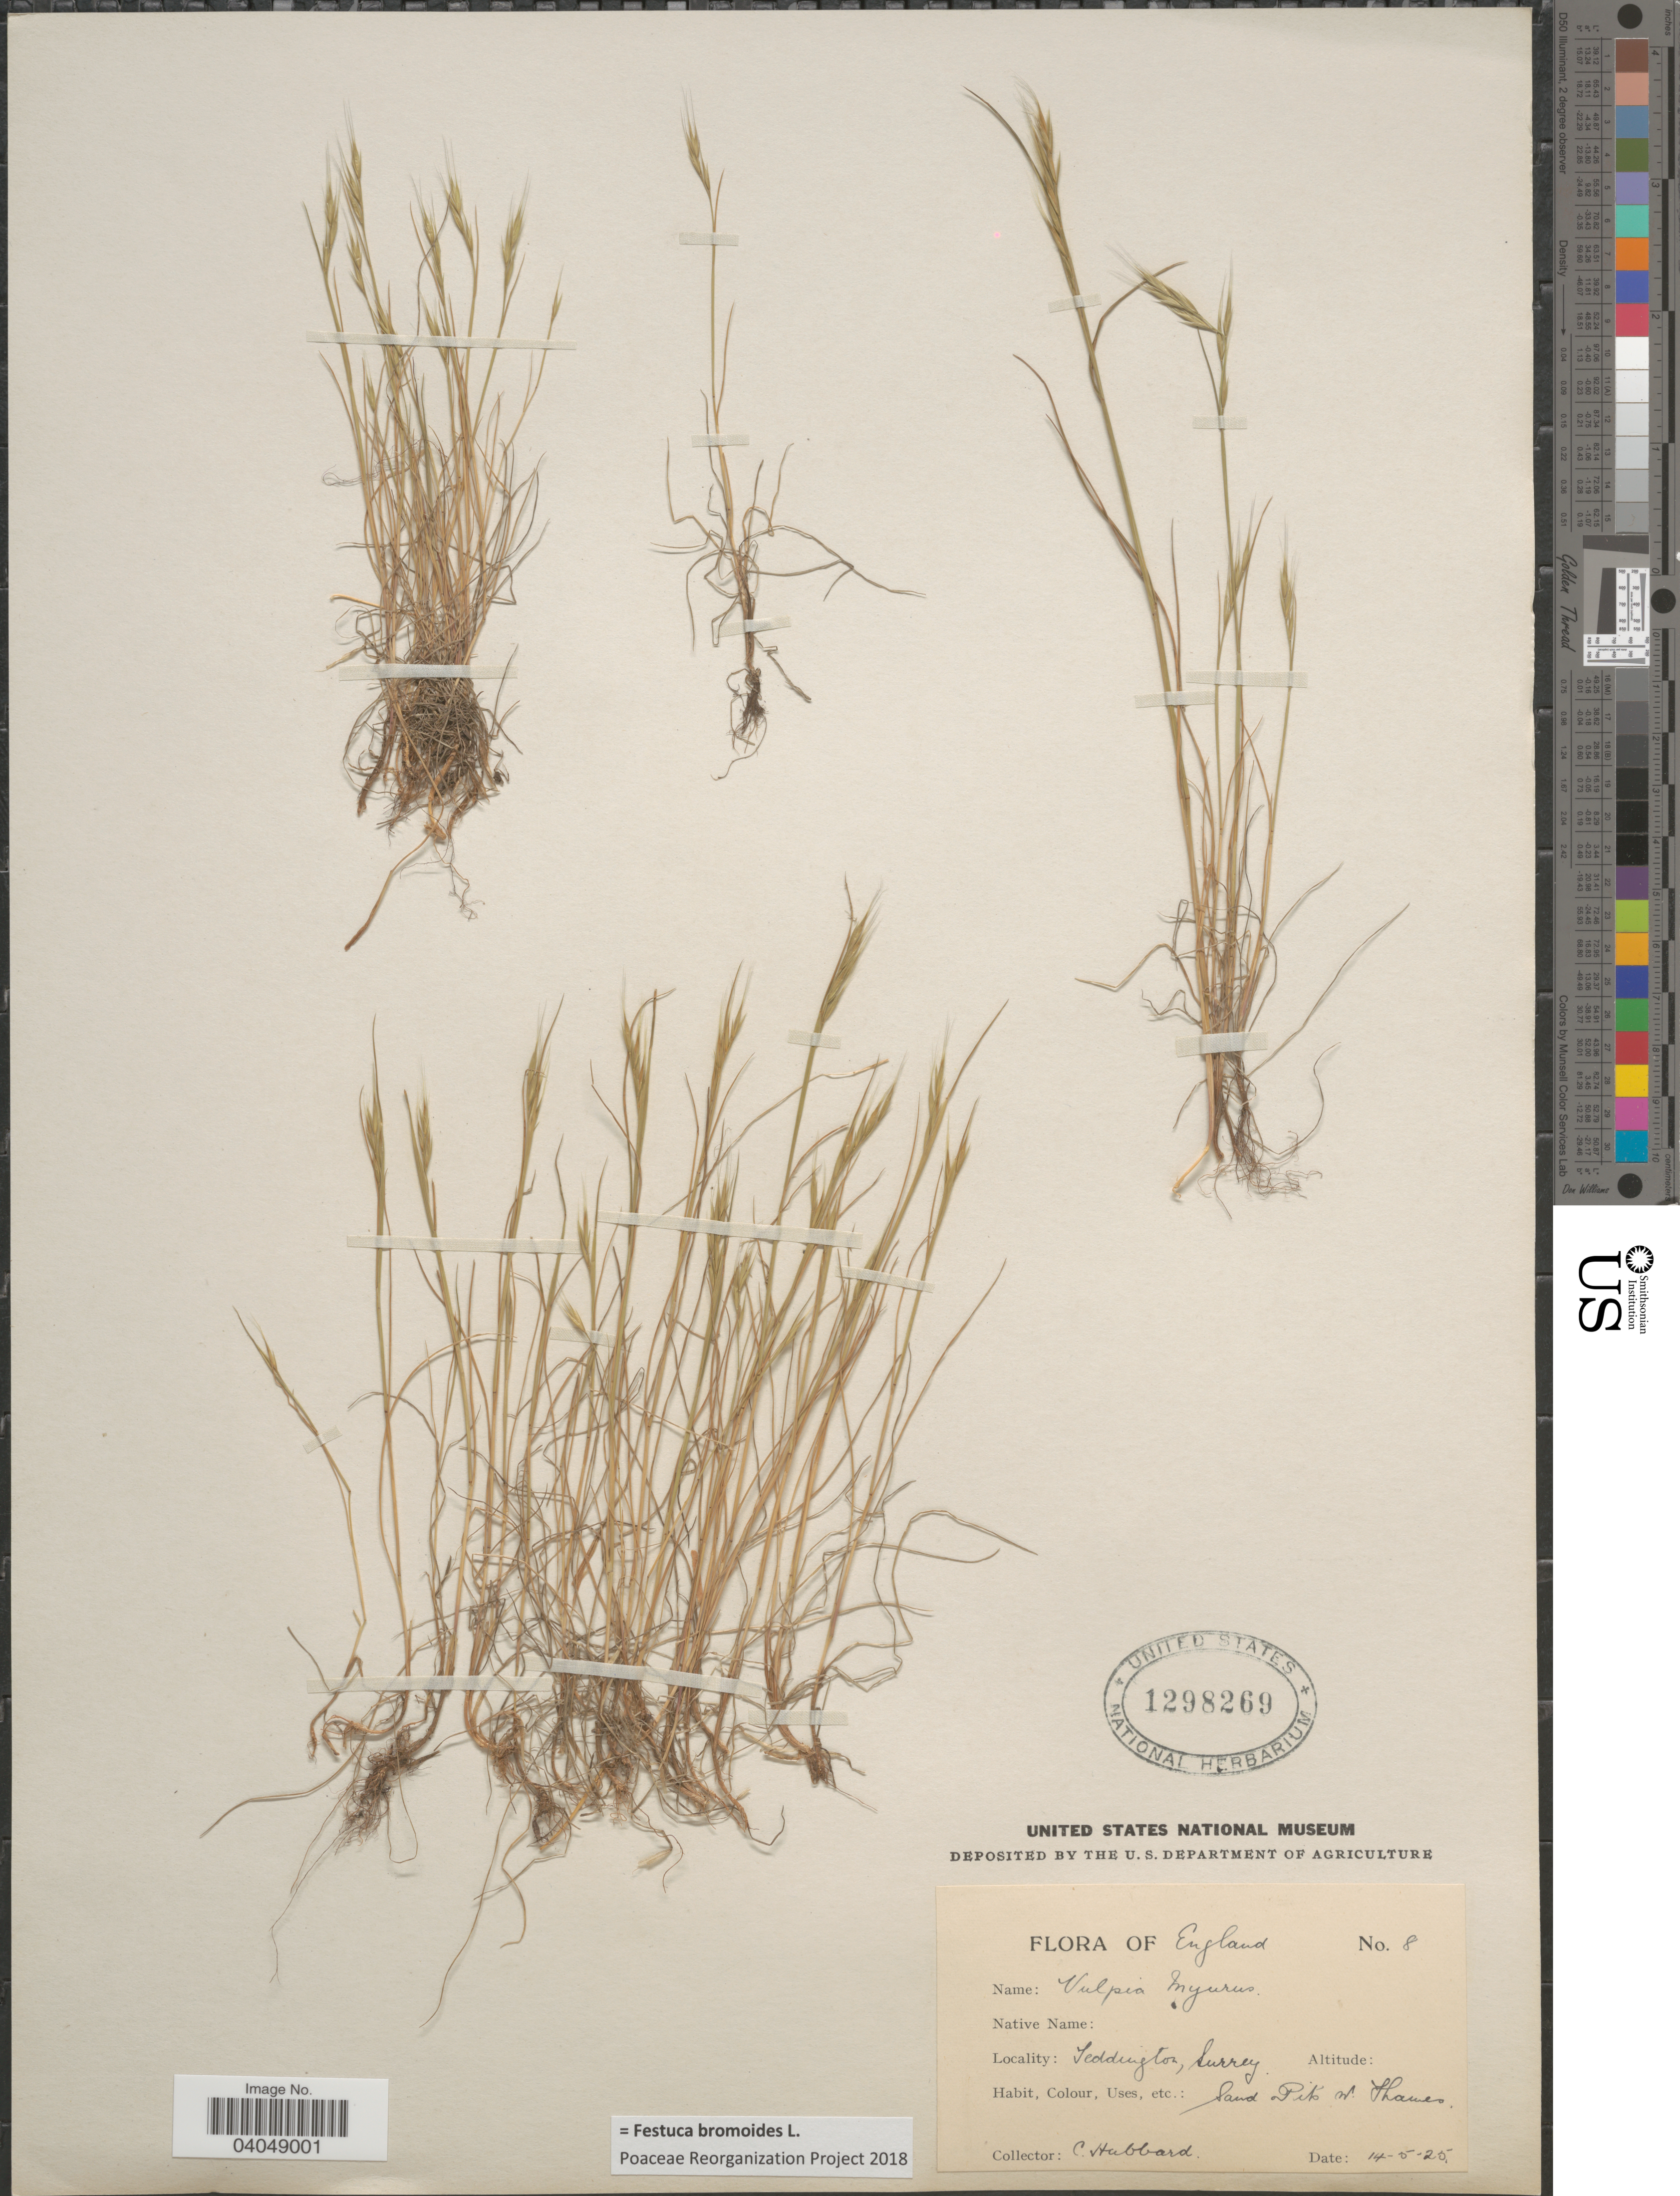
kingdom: Plantae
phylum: Tracheophyta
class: Liliopsida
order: Poales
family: Poaceae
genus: Festuca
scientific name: Festuca bromoides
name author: L.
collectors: C. E. Hubbard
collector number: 8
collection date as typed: Transcribed d/m/y: 14/5/25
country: United Kingdom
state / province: England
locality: Teddington, Surrey.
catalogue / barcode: US 1298269